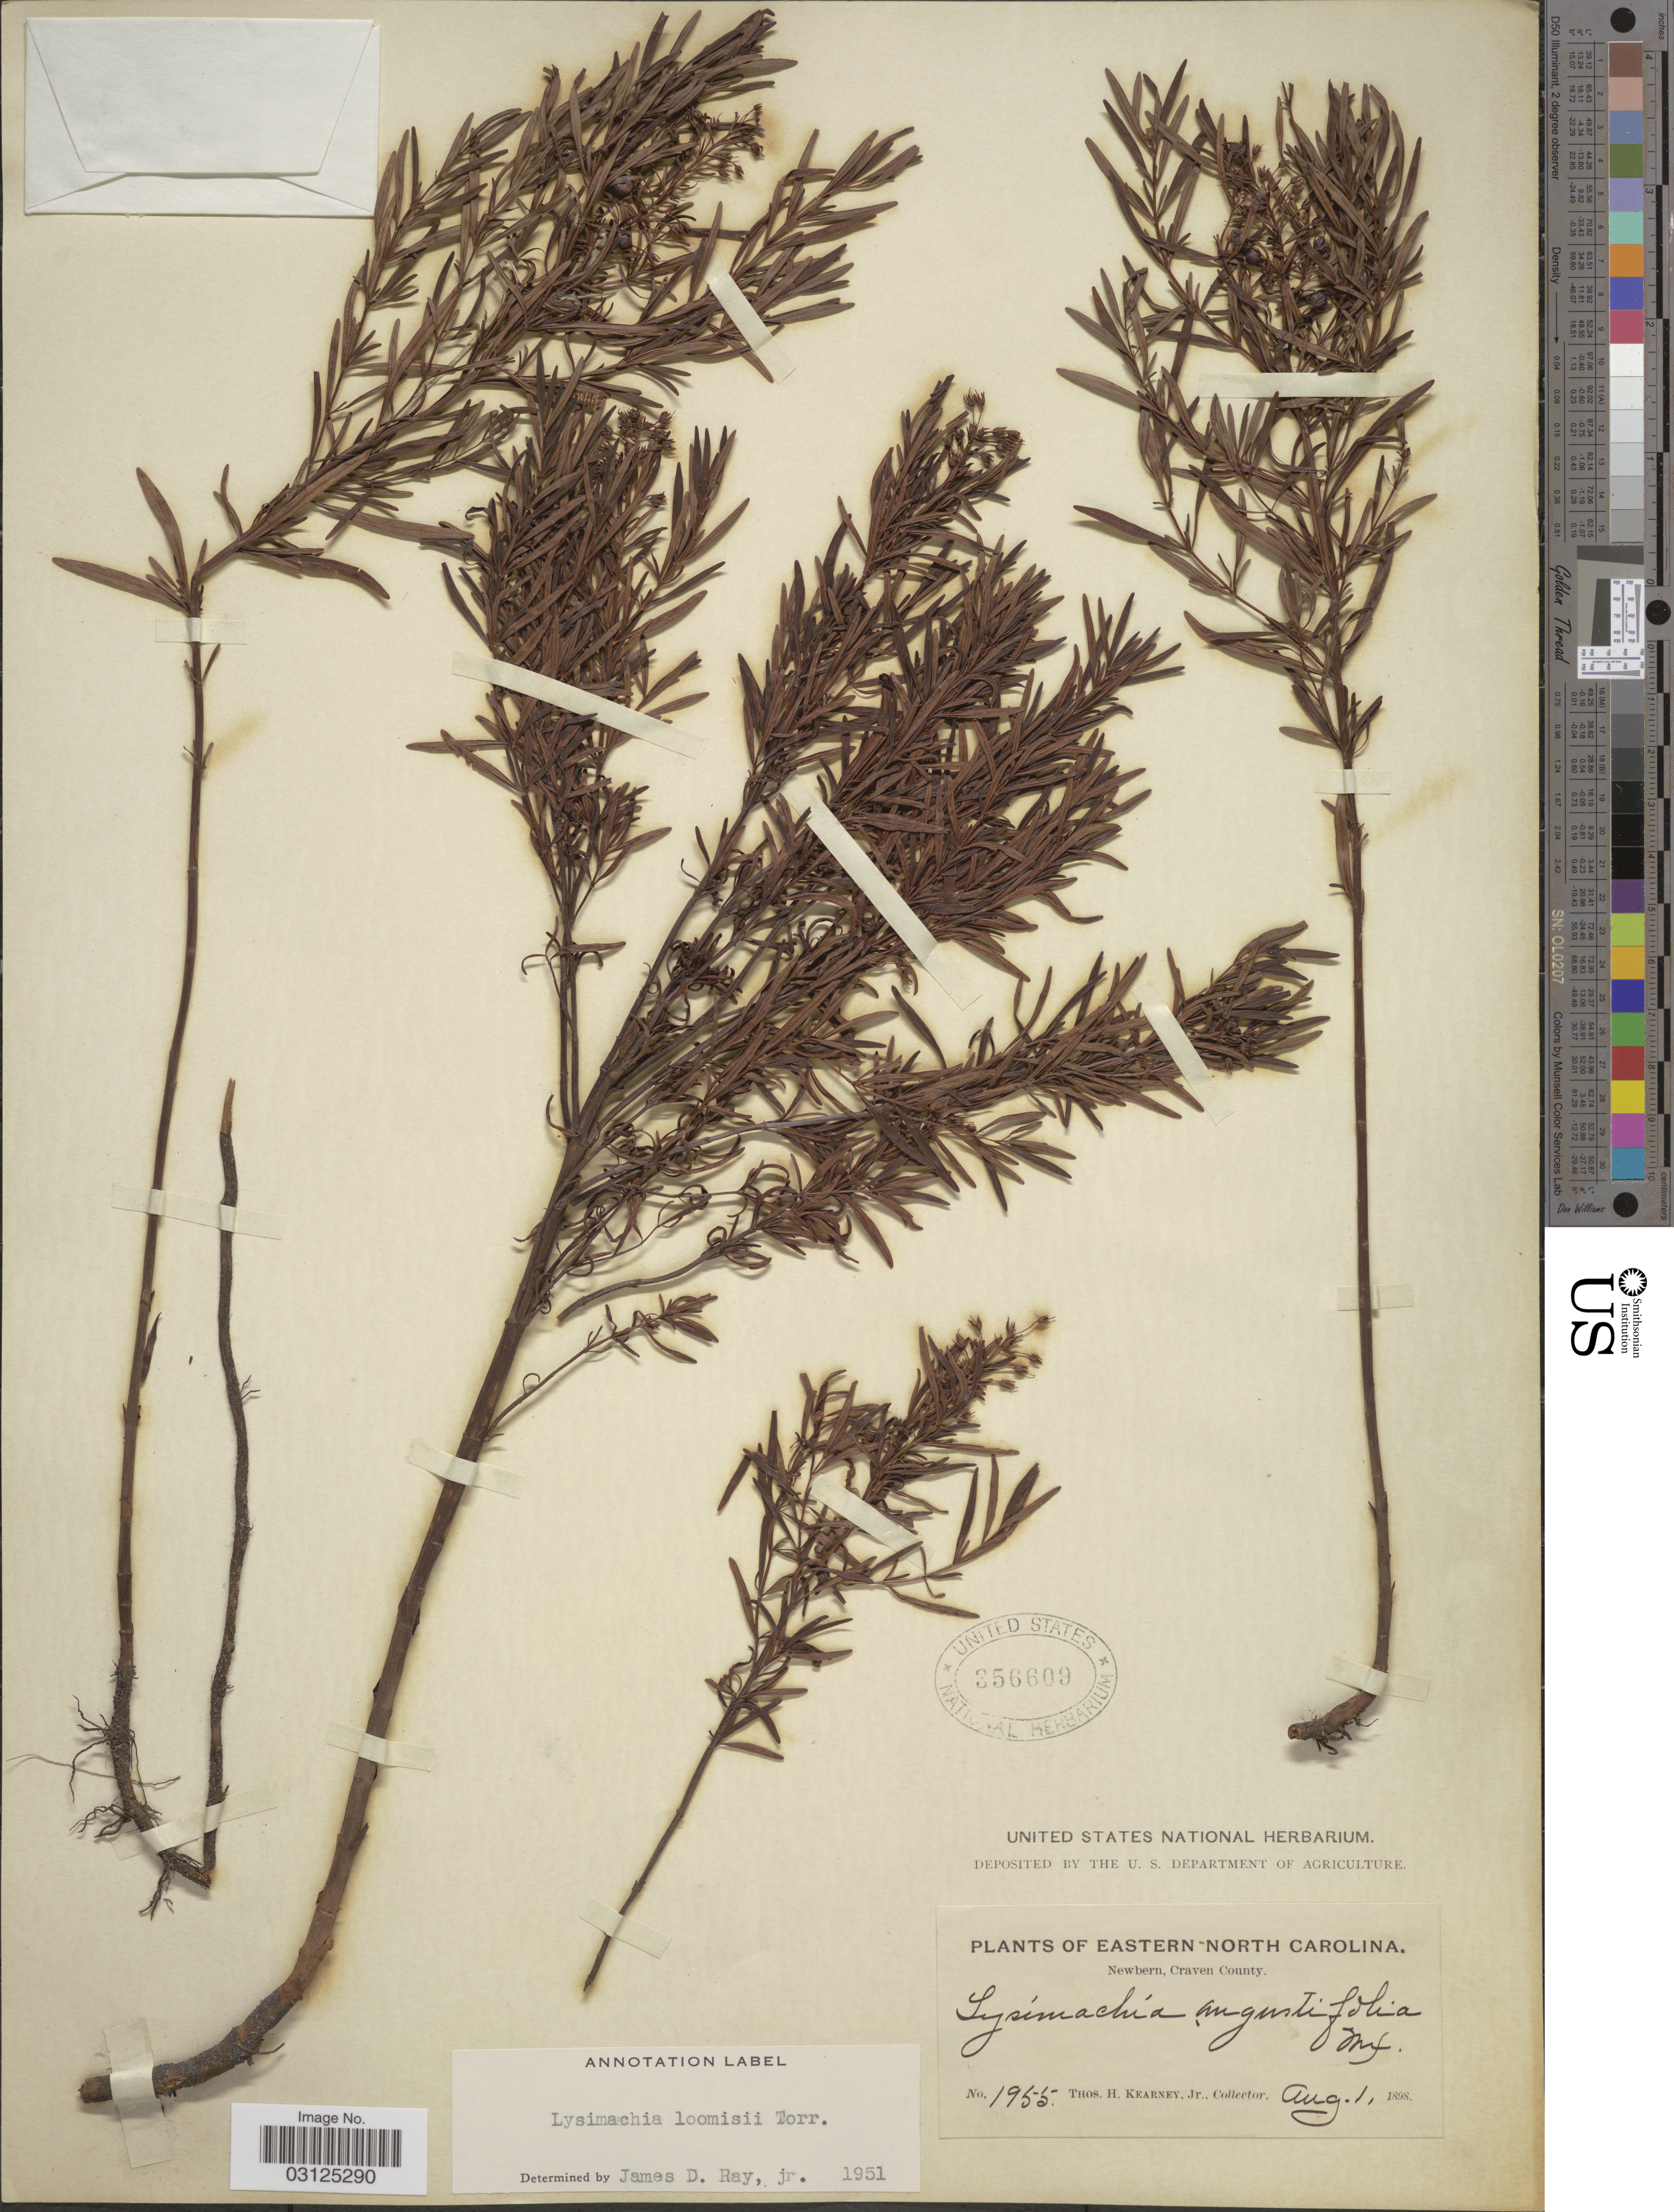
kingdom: Plantae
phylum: Tracheophyta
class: Magnoliopsida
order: Ericales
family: Primulaceae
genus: Lysimachia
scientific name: Lysimachia loomisii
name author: Torr.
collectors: T. H. Kearney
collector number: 1955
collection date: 1898-08-01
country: United States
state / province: North Carolina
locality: Eastern-North Carolina. Newbern, Craven County.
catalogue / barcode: US 356609